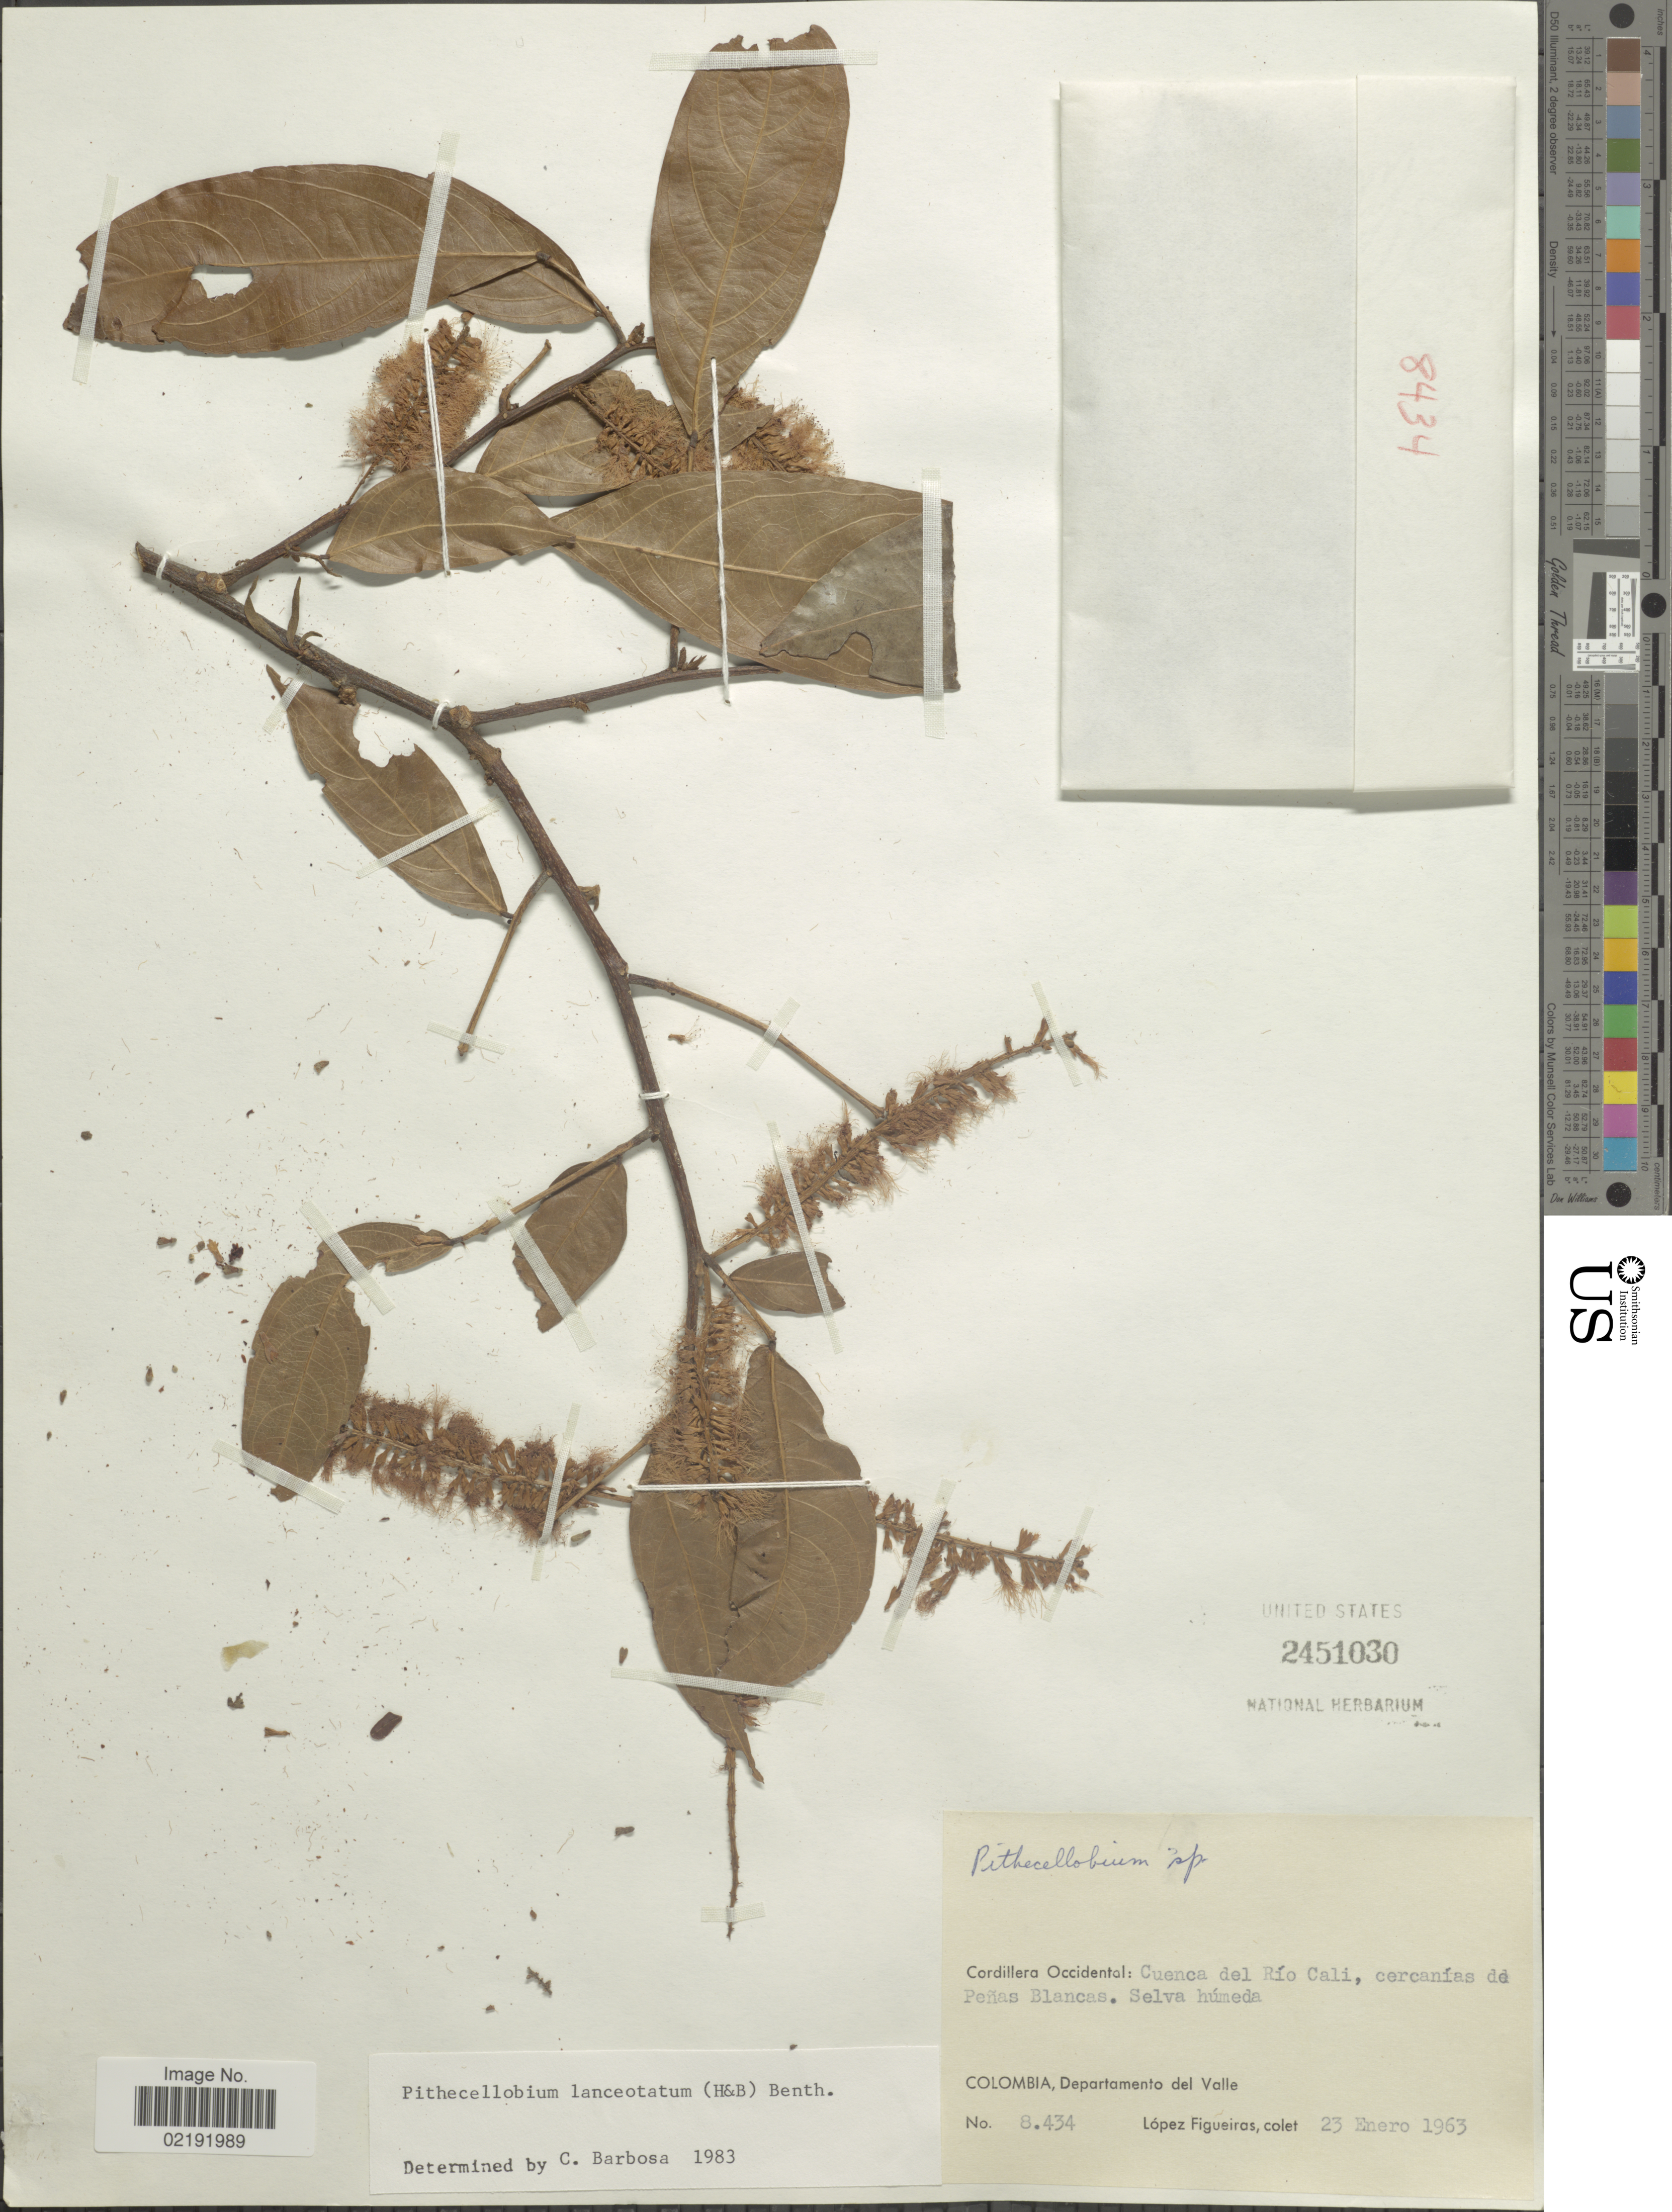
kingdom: Plantae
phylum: Tracheophyta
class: Magnoliopsida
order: Fabales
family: Fabaceae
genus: Pithecellobium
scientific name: Pithecellobium lanceolatum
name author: (Humb. & Bonpl. ex Willd.) Benth.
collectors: M. López Figueiras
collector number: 8434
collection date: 1963-01-23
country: Colombia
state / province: Valle del Cauca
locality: Cordillera Occidental: Cuenca del Río Cali, cercanías de Peñas Blancas. Selva húmeda. Colombia, Departamento del Valle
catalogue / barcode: US 2451030